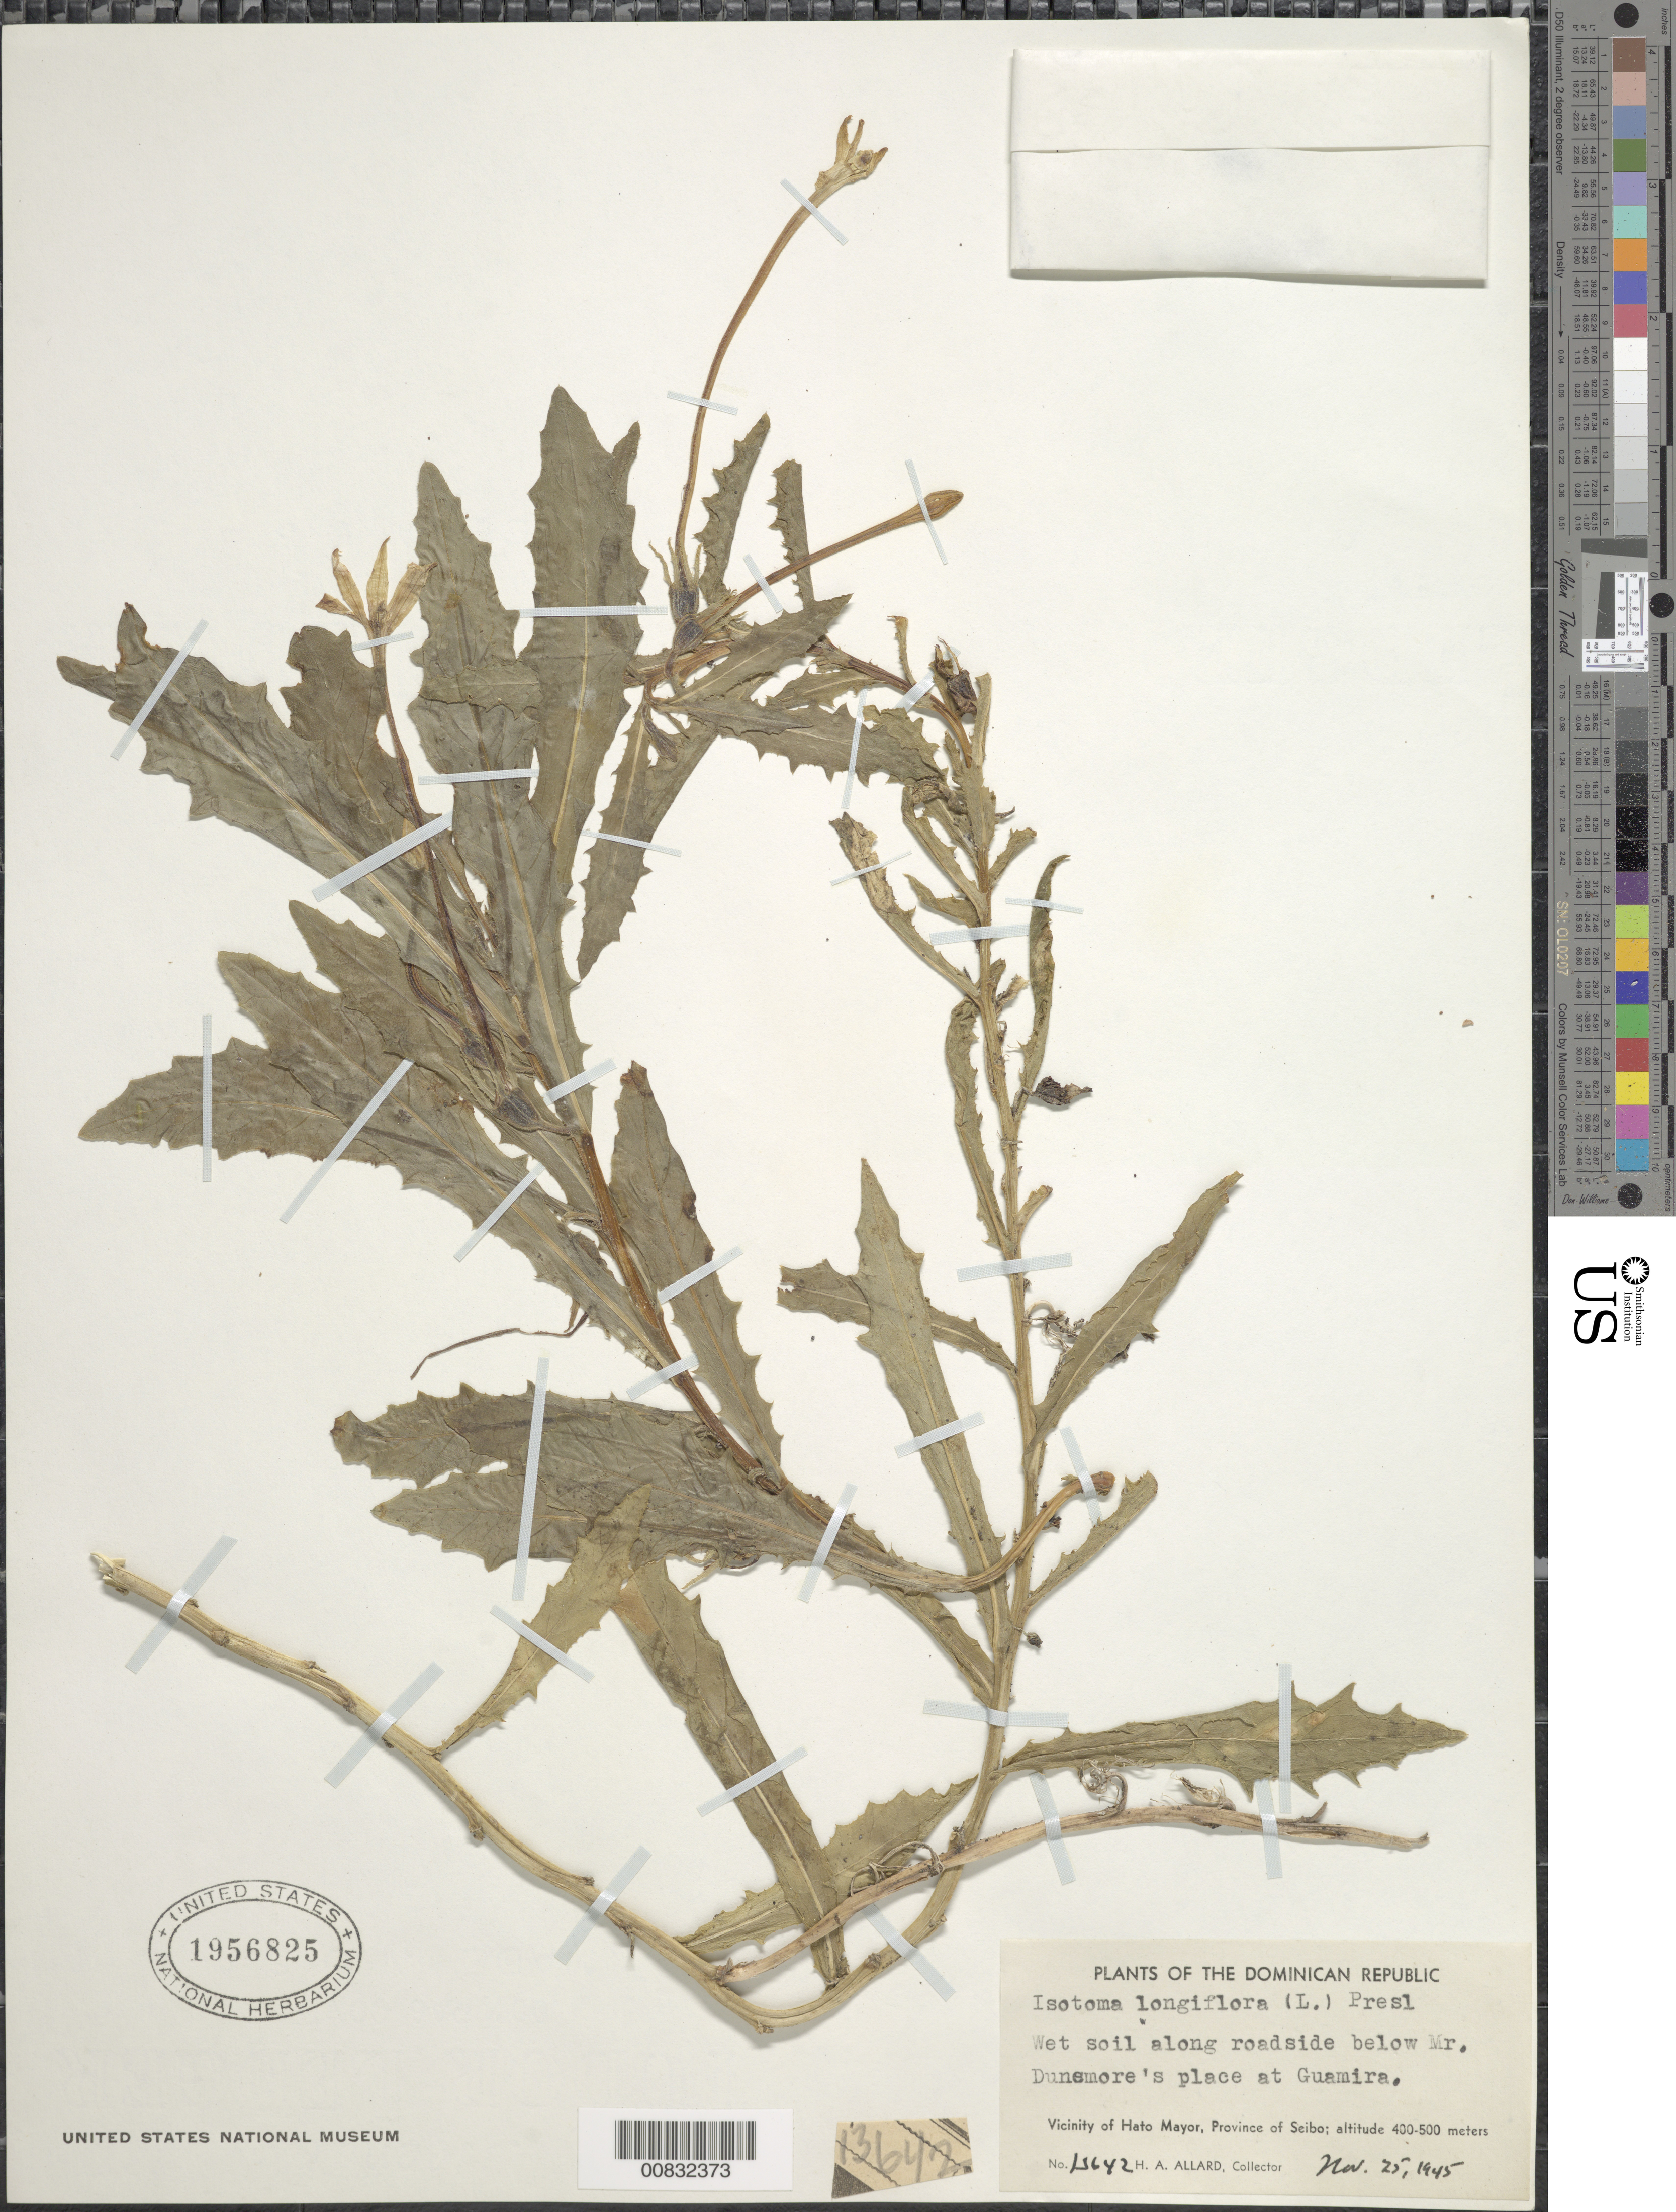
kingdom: Plantae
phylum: Tracheophyta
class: Magnoliopsida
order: Asterales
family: Campanulaceae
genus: Isotoma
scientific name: Isotoma longiflora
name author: (L.) C. Presl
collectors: H. A. Allard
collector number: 13642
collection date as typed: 25 Nov 1945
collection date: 1945-11-25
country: Dominican Republic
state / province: El Seibo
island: Hispaniola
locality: Vicinity of Hato Mayor, below Mr. Dunsmore's place at Guamira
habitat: Wet soil along roadside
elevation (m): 400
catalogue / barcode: US 1956825